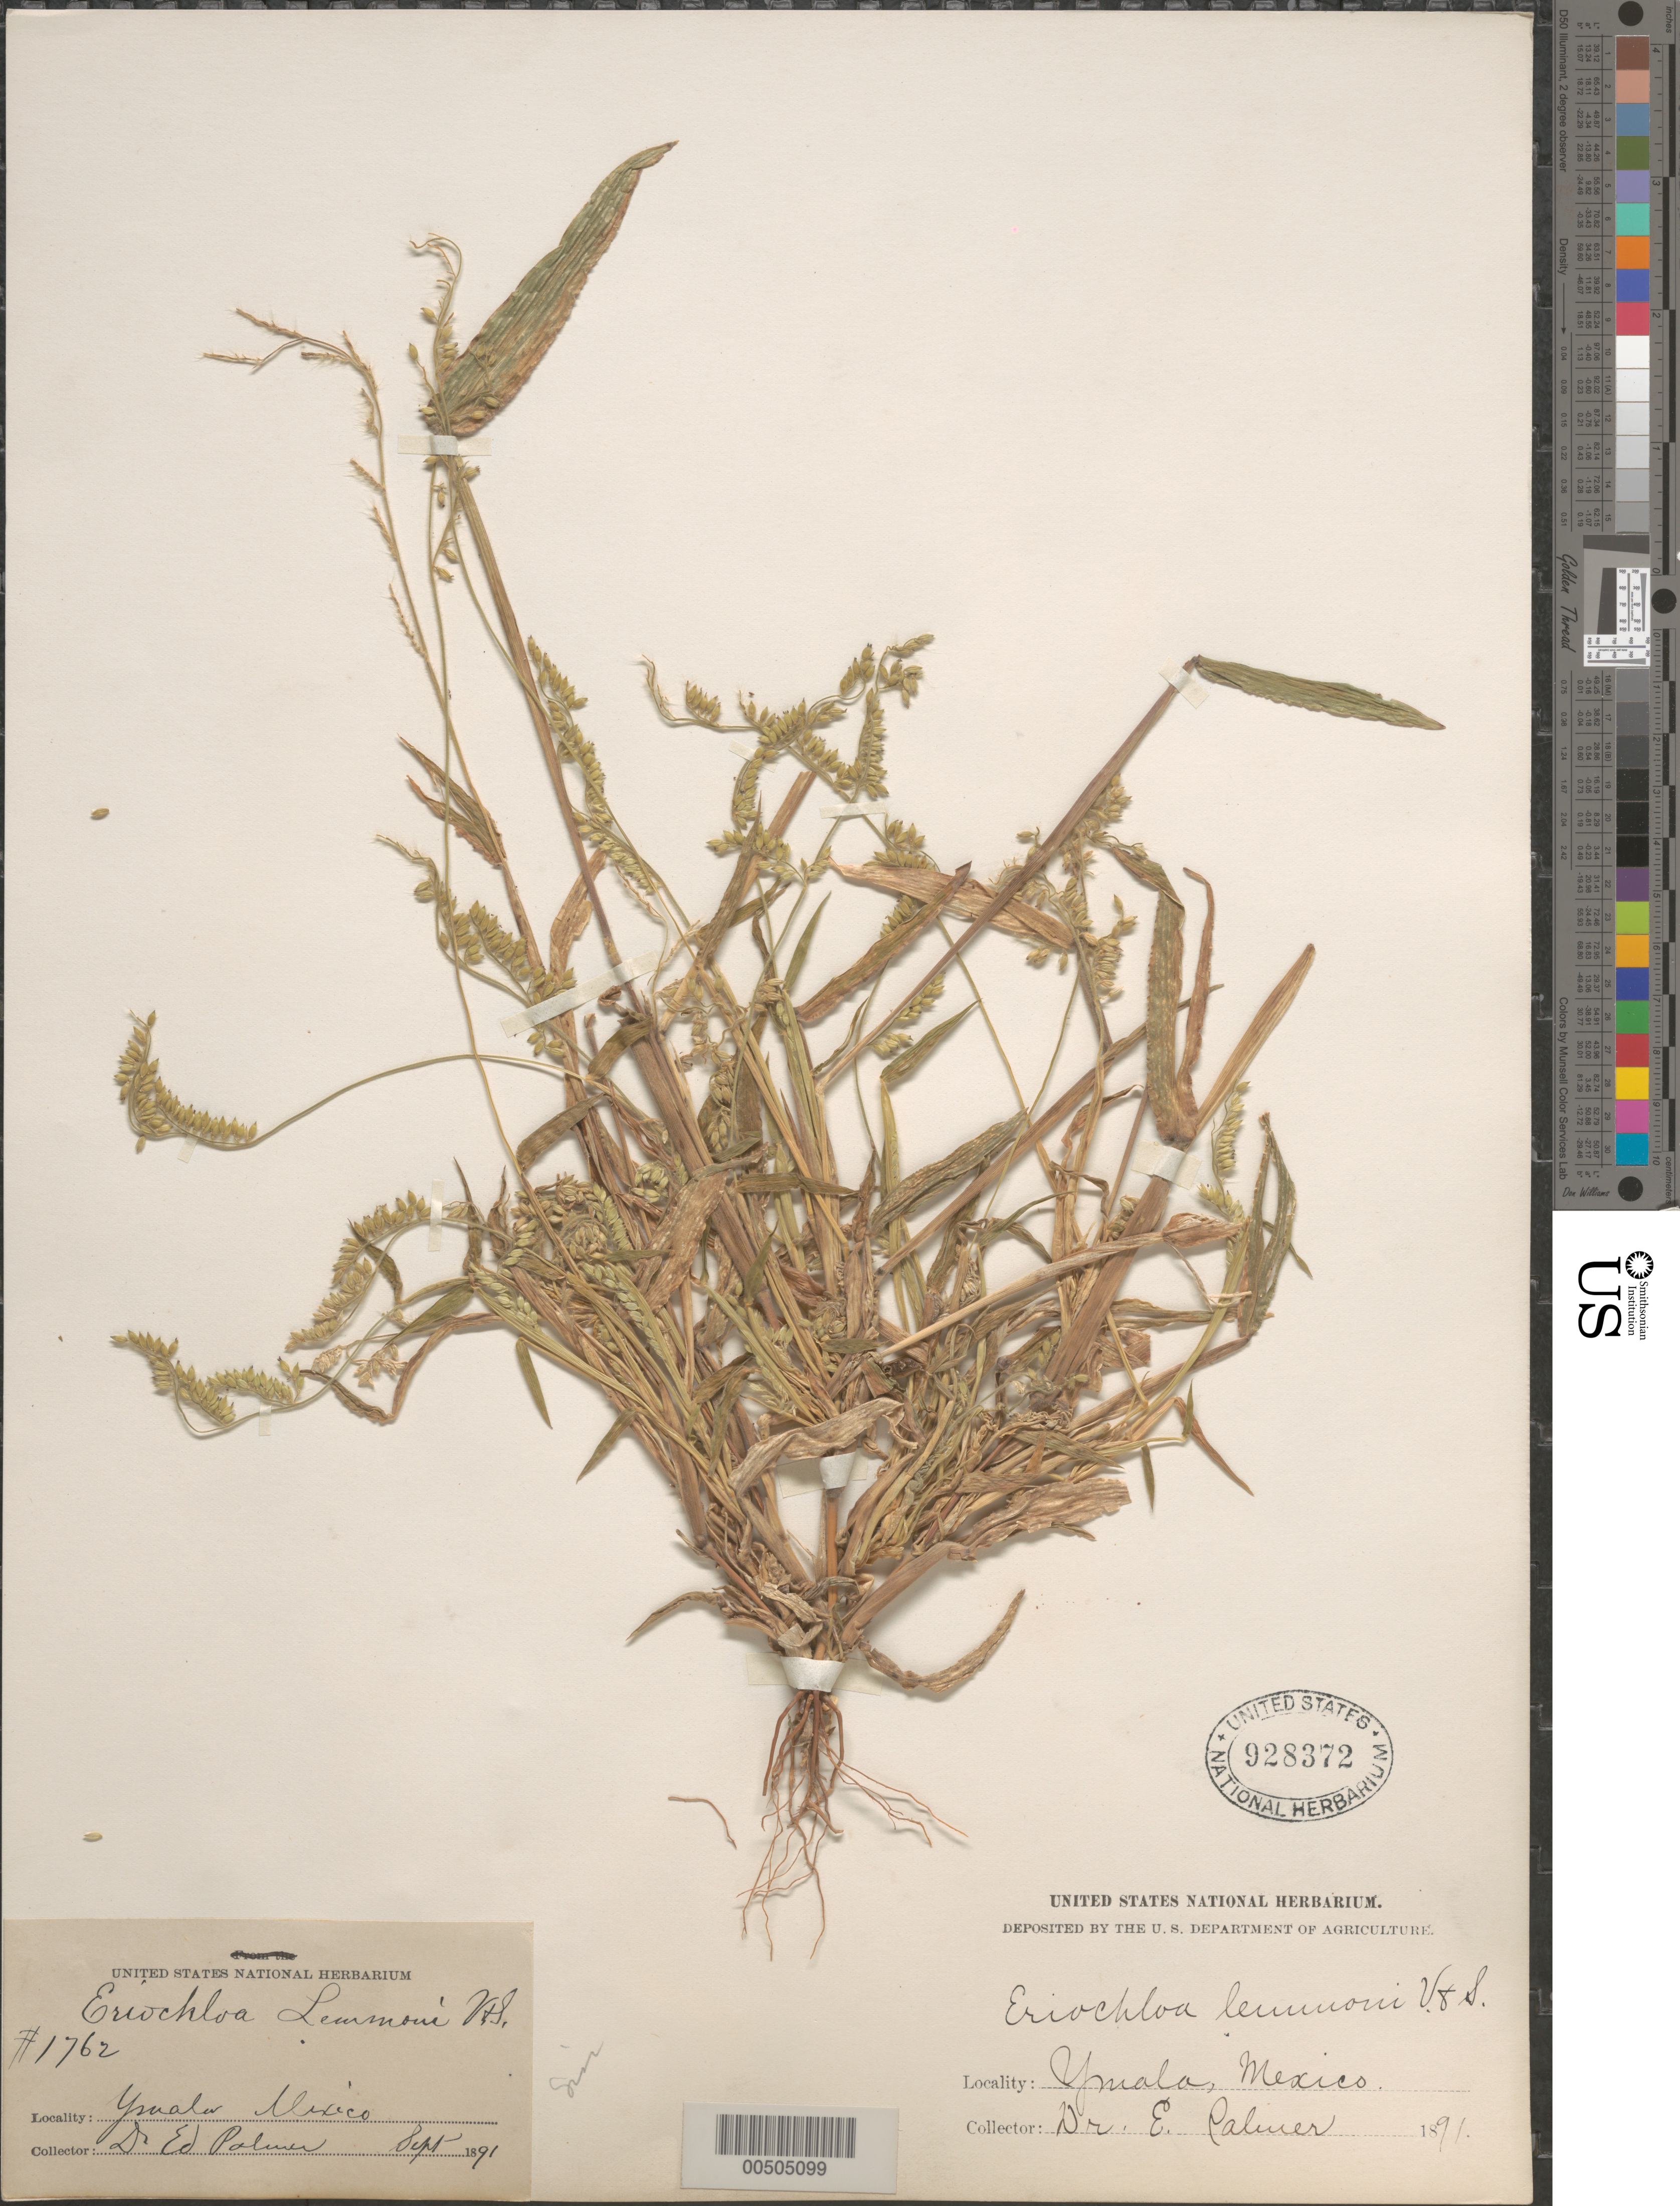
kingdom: Plantae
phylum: Tracheophyta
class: Liliopsida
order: Poales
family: Poaceae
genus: Eriochloa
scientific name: Eriochloa lemmonii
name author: Vasey & Scribn.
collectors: E. Palmer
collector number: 1762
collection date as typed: Sep 1891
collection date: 1891-09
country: Mexico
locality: Ymala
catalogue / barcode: US 928372